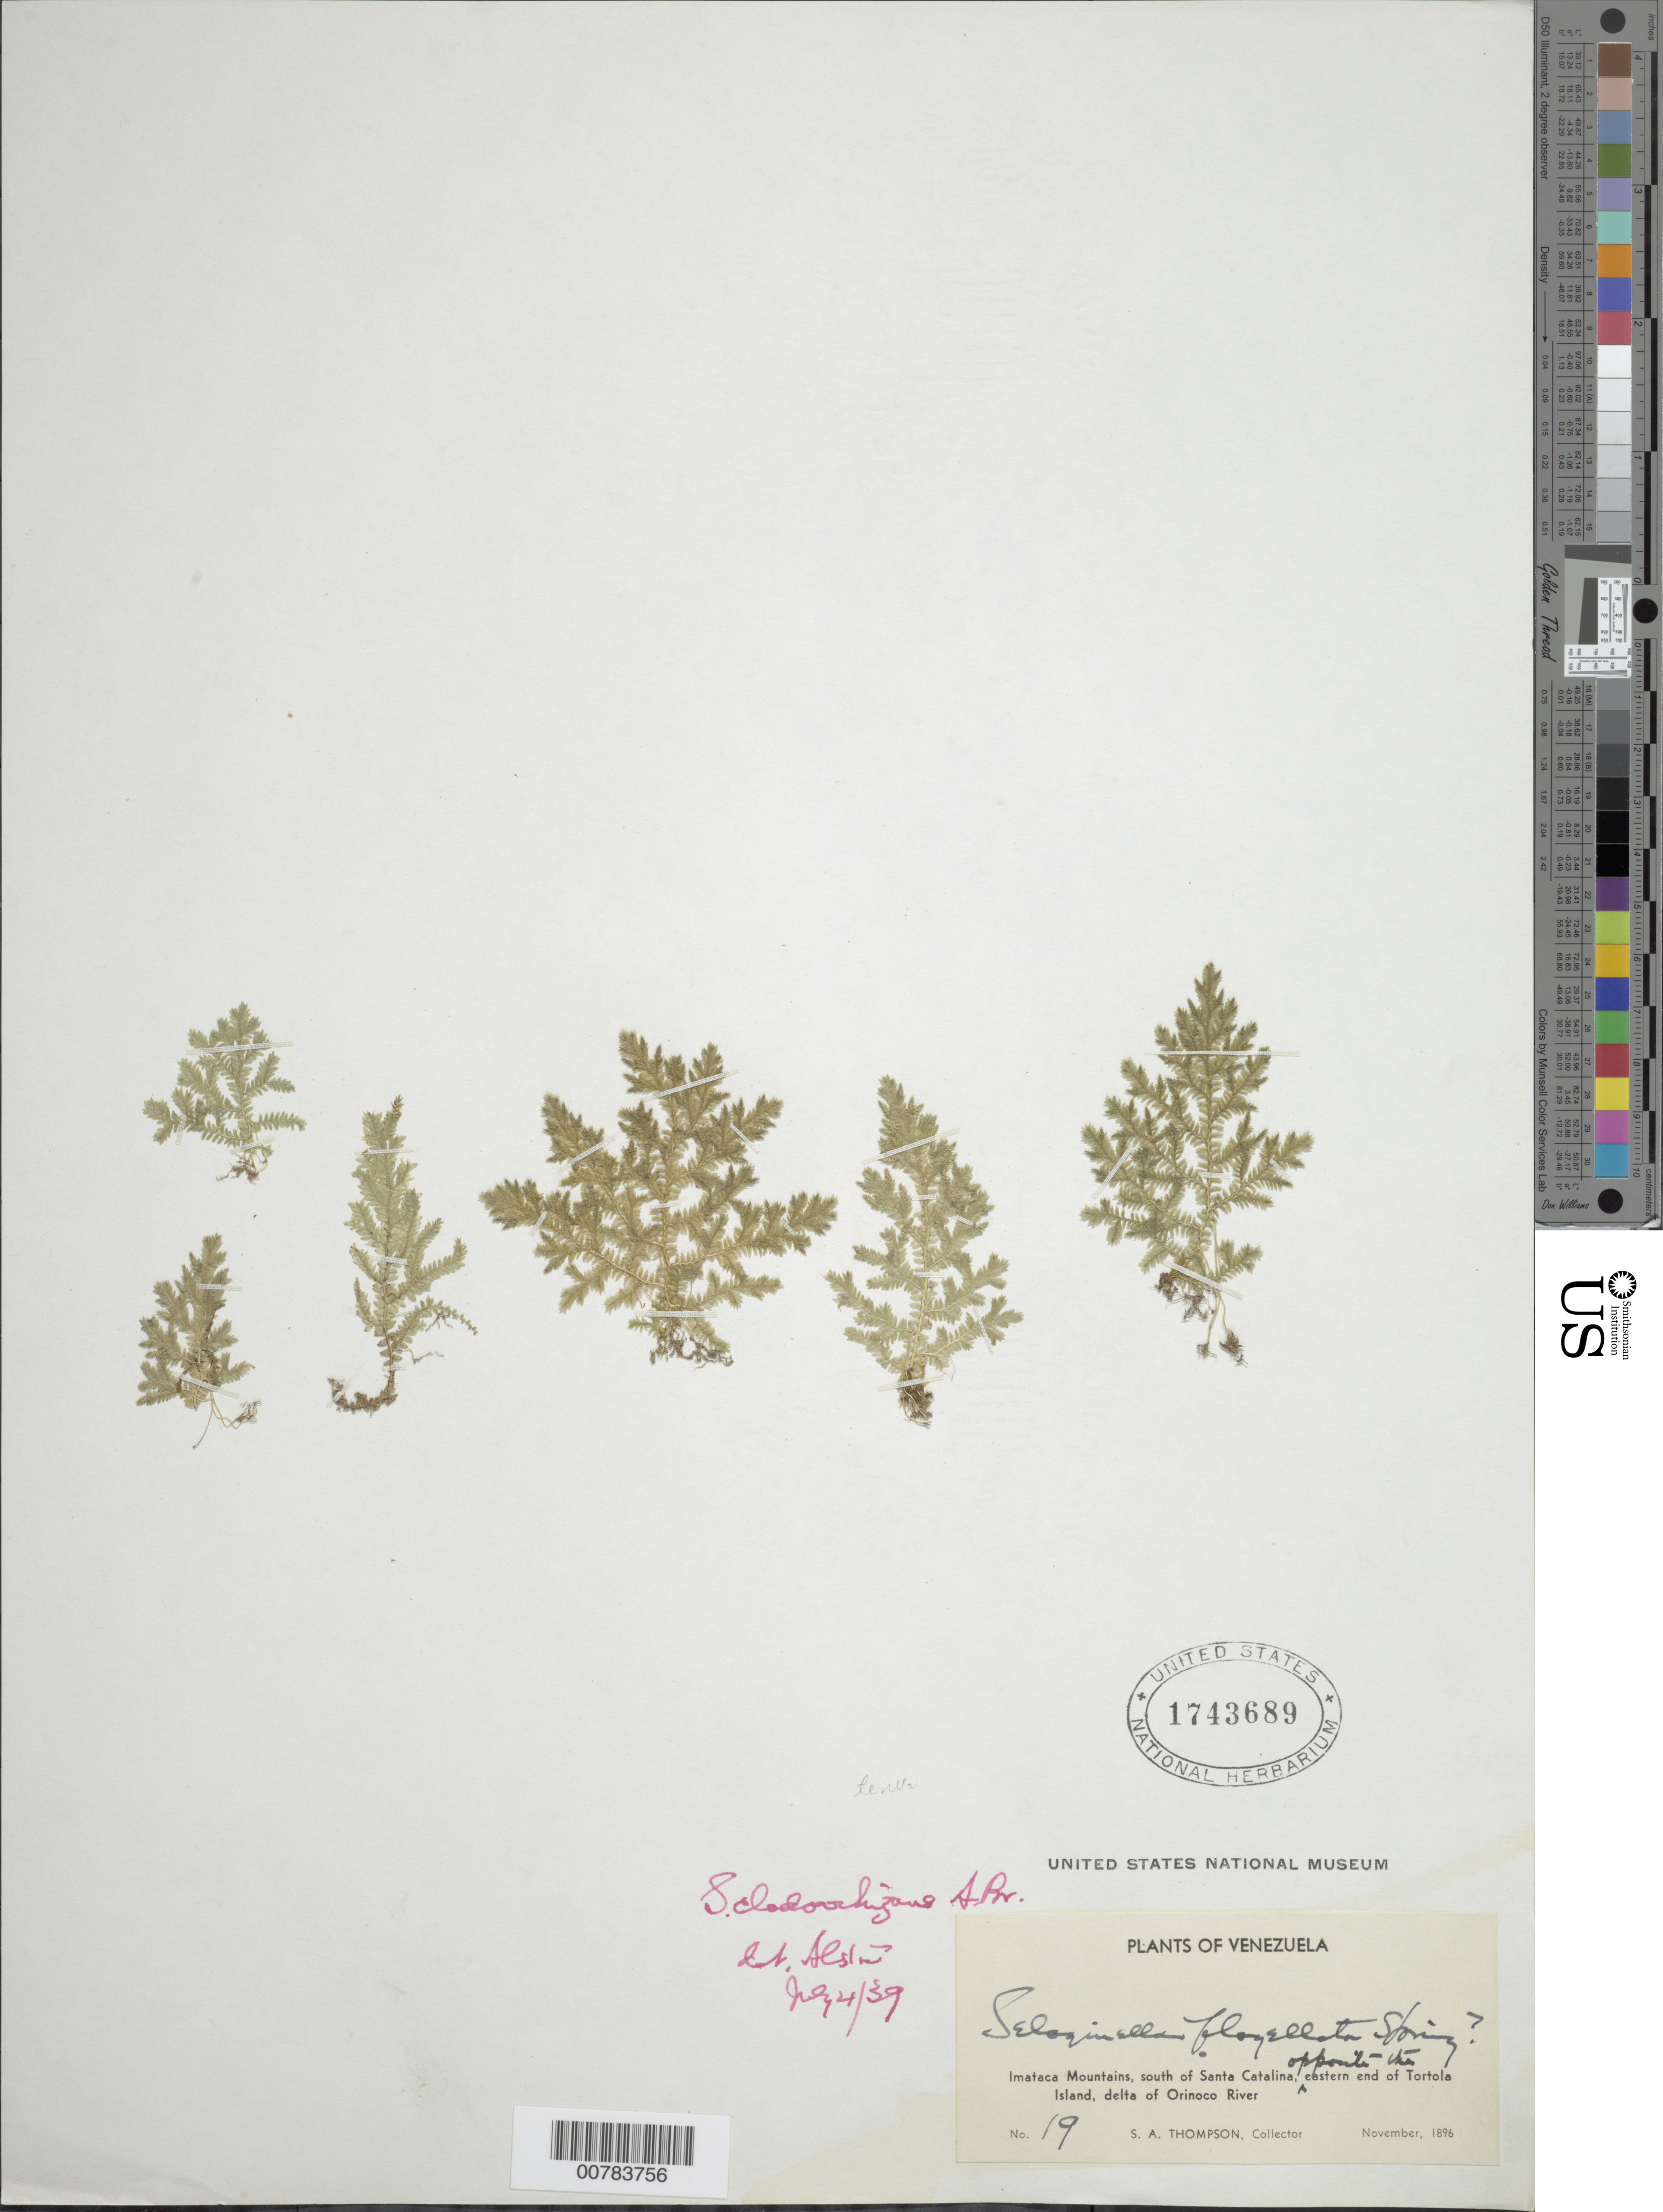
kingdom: Plantae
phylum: Tracheophyta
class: Lycopodiopsida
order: Selaginellales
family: Selaginellaceae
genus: Selaginella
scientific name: Selaginella tenella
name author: (P. Beauv.) Spring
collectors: A. Thompson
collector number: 19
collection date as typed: November 1896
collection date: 1896-11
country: Venezuela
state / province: Delta Amacuro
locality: Imataca Moutains, S. of Santa Catalina, opposite E end of Tortola Island, delta of Orinoco River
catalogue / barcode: US 1743689